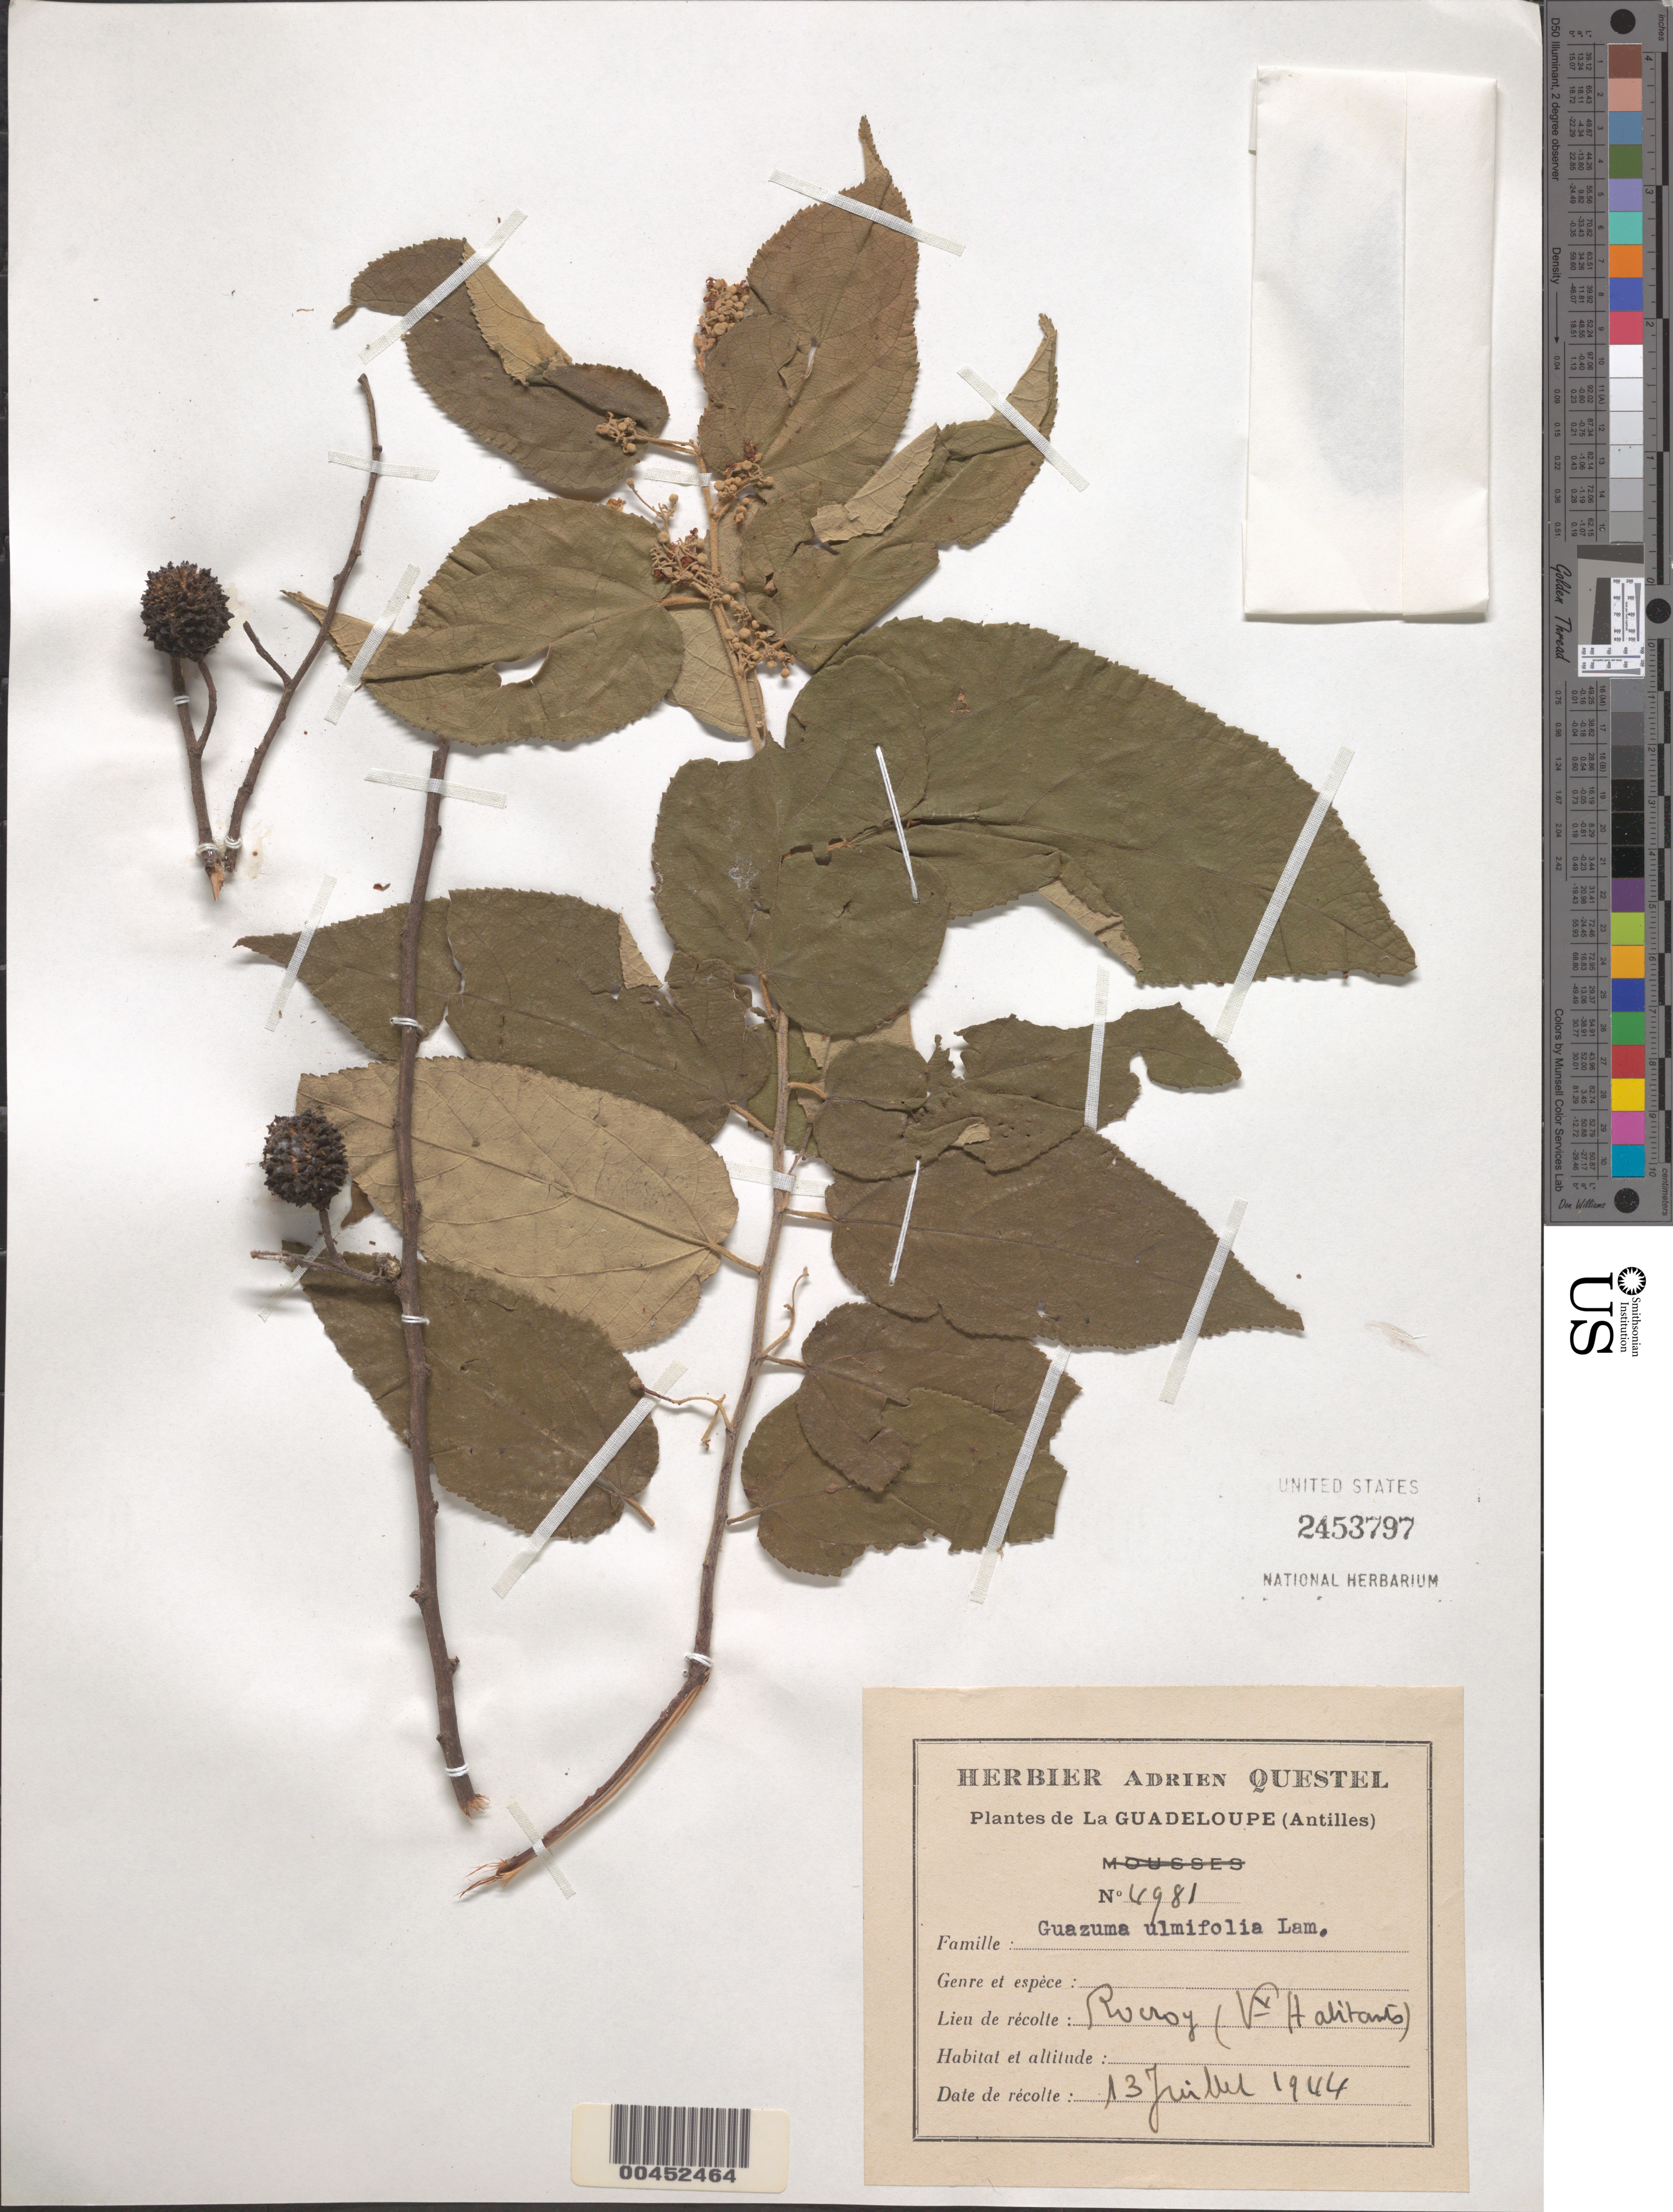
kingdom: Plantae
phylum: Tracheophyta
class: Magnoliopsida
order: Malvales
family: Malvaceae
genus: Guazuma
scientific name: Guazuma ulmifolia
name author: Lam.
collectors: A. Questal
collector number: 4981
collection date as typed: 13 Jul 1944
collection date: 1944-07-13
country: Guadeloupe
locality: Rucroy ( Vx. Habitants)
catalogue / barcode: US 2453797